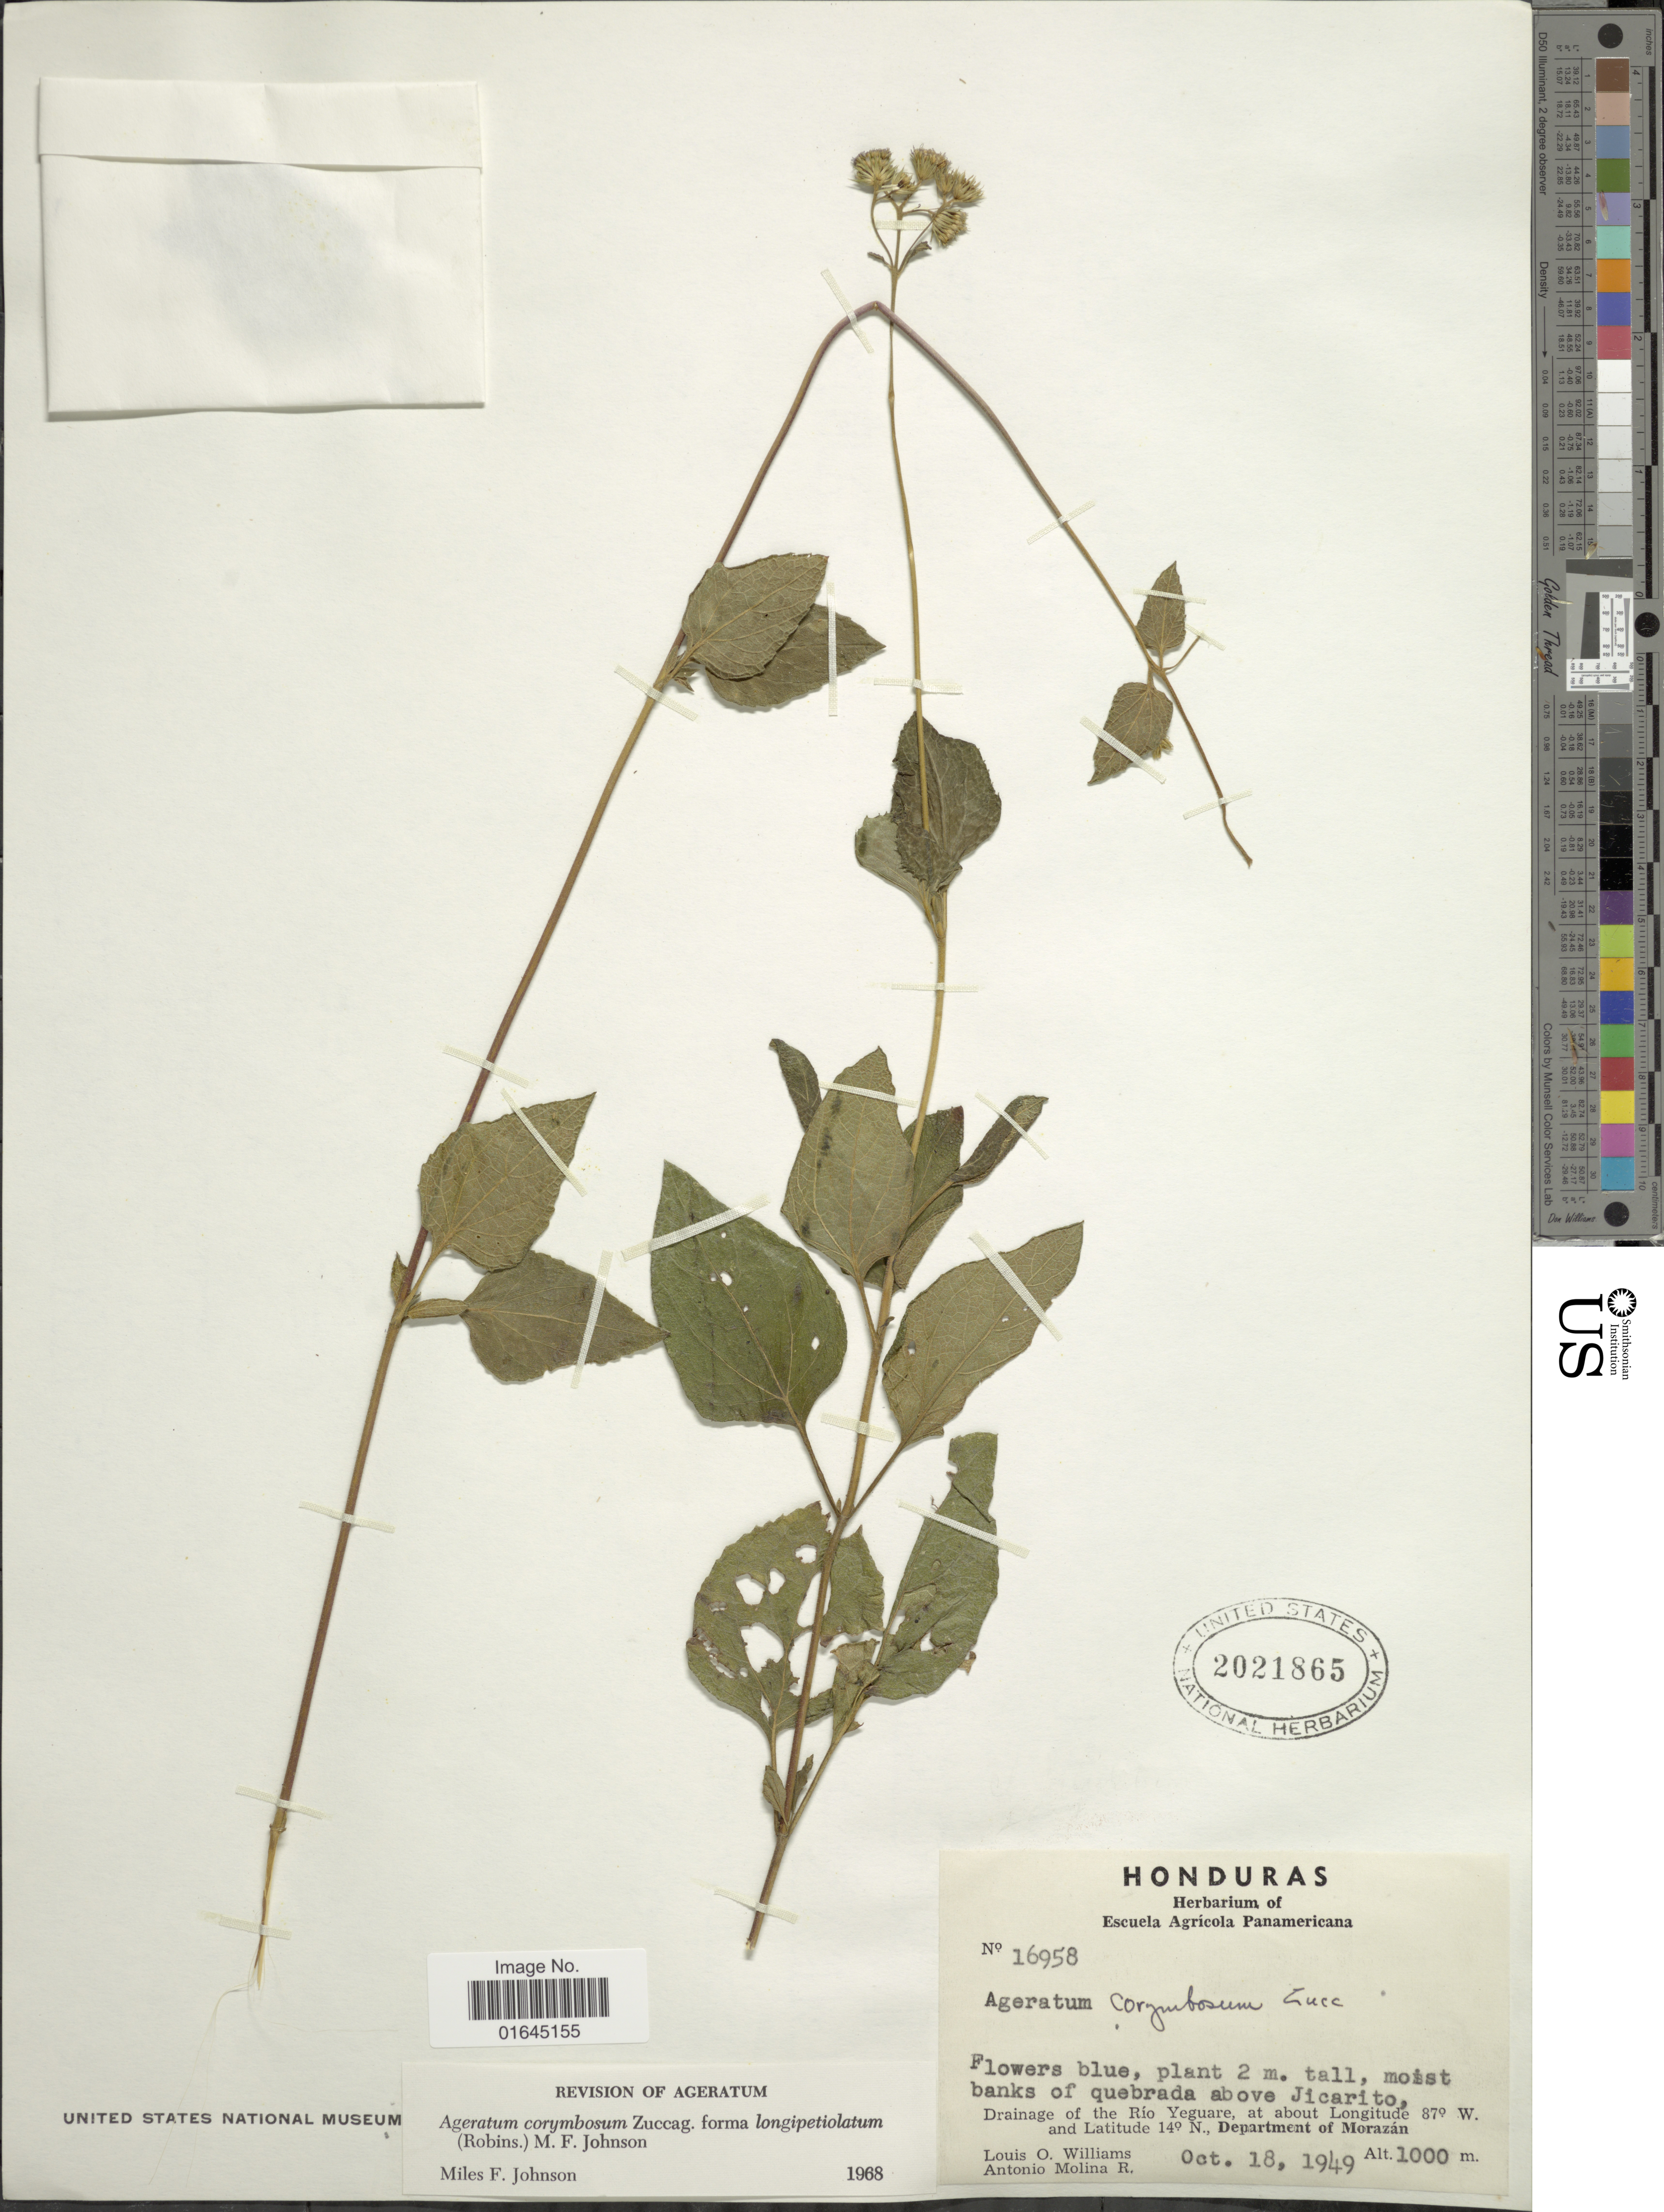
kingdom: Plantae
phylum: Tracheophyta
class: Magnoliopsida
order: Asterales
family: Asteraceae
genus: Ageratum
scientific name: Ageratum rugosum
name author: J.M. Coult.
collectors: L. O. Williams & A. Molina R.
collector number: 16958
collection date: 1949-10-18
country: Honduras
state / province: Fco. Morazán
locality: Moist banks of quebrada above Jicarito, drainage of the Río Yeguare, Department of Morazán.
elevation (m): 1000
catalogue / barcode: US 2021865